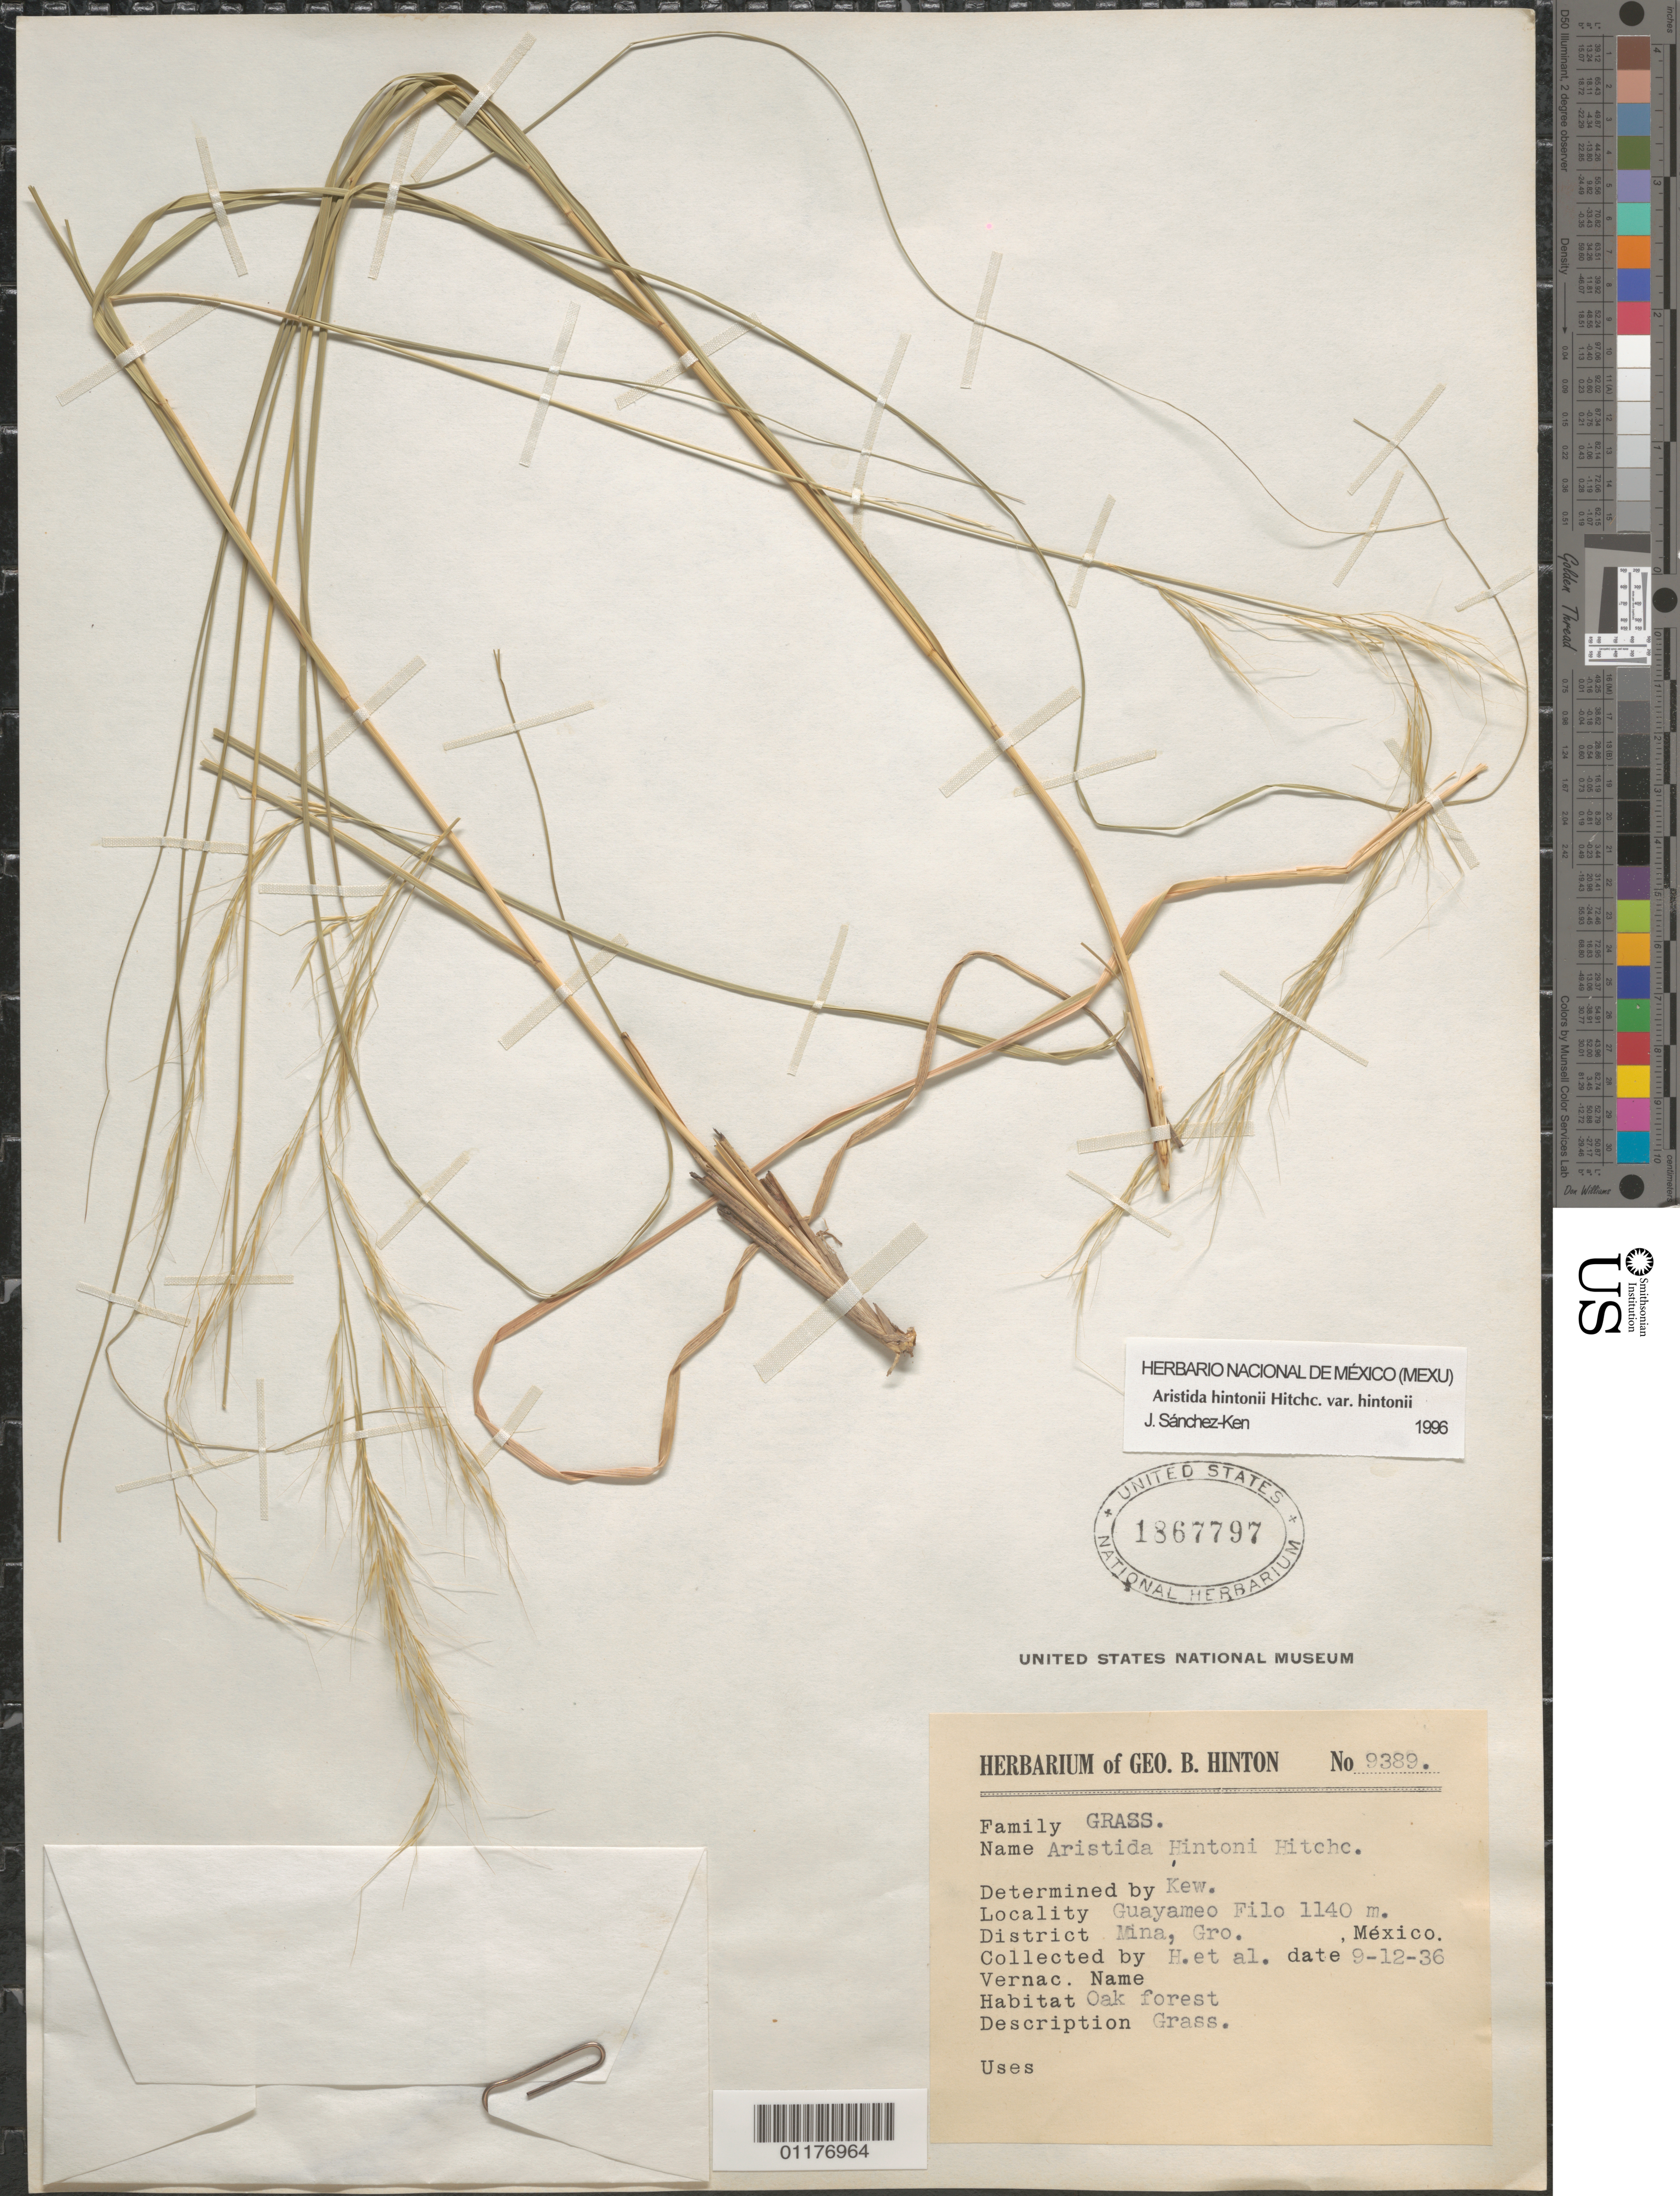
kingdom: Plantae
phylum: Tracheophyta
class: Liliopsida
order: Poales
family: Poaceae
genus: Aristida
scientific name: Aristida hintonii var. hintonii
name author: Hitchc.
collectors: G. B. Hinton et al.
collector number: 9389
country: Mexico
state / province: México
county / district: Temascaltepec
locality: Mina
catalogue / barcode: US 1867797